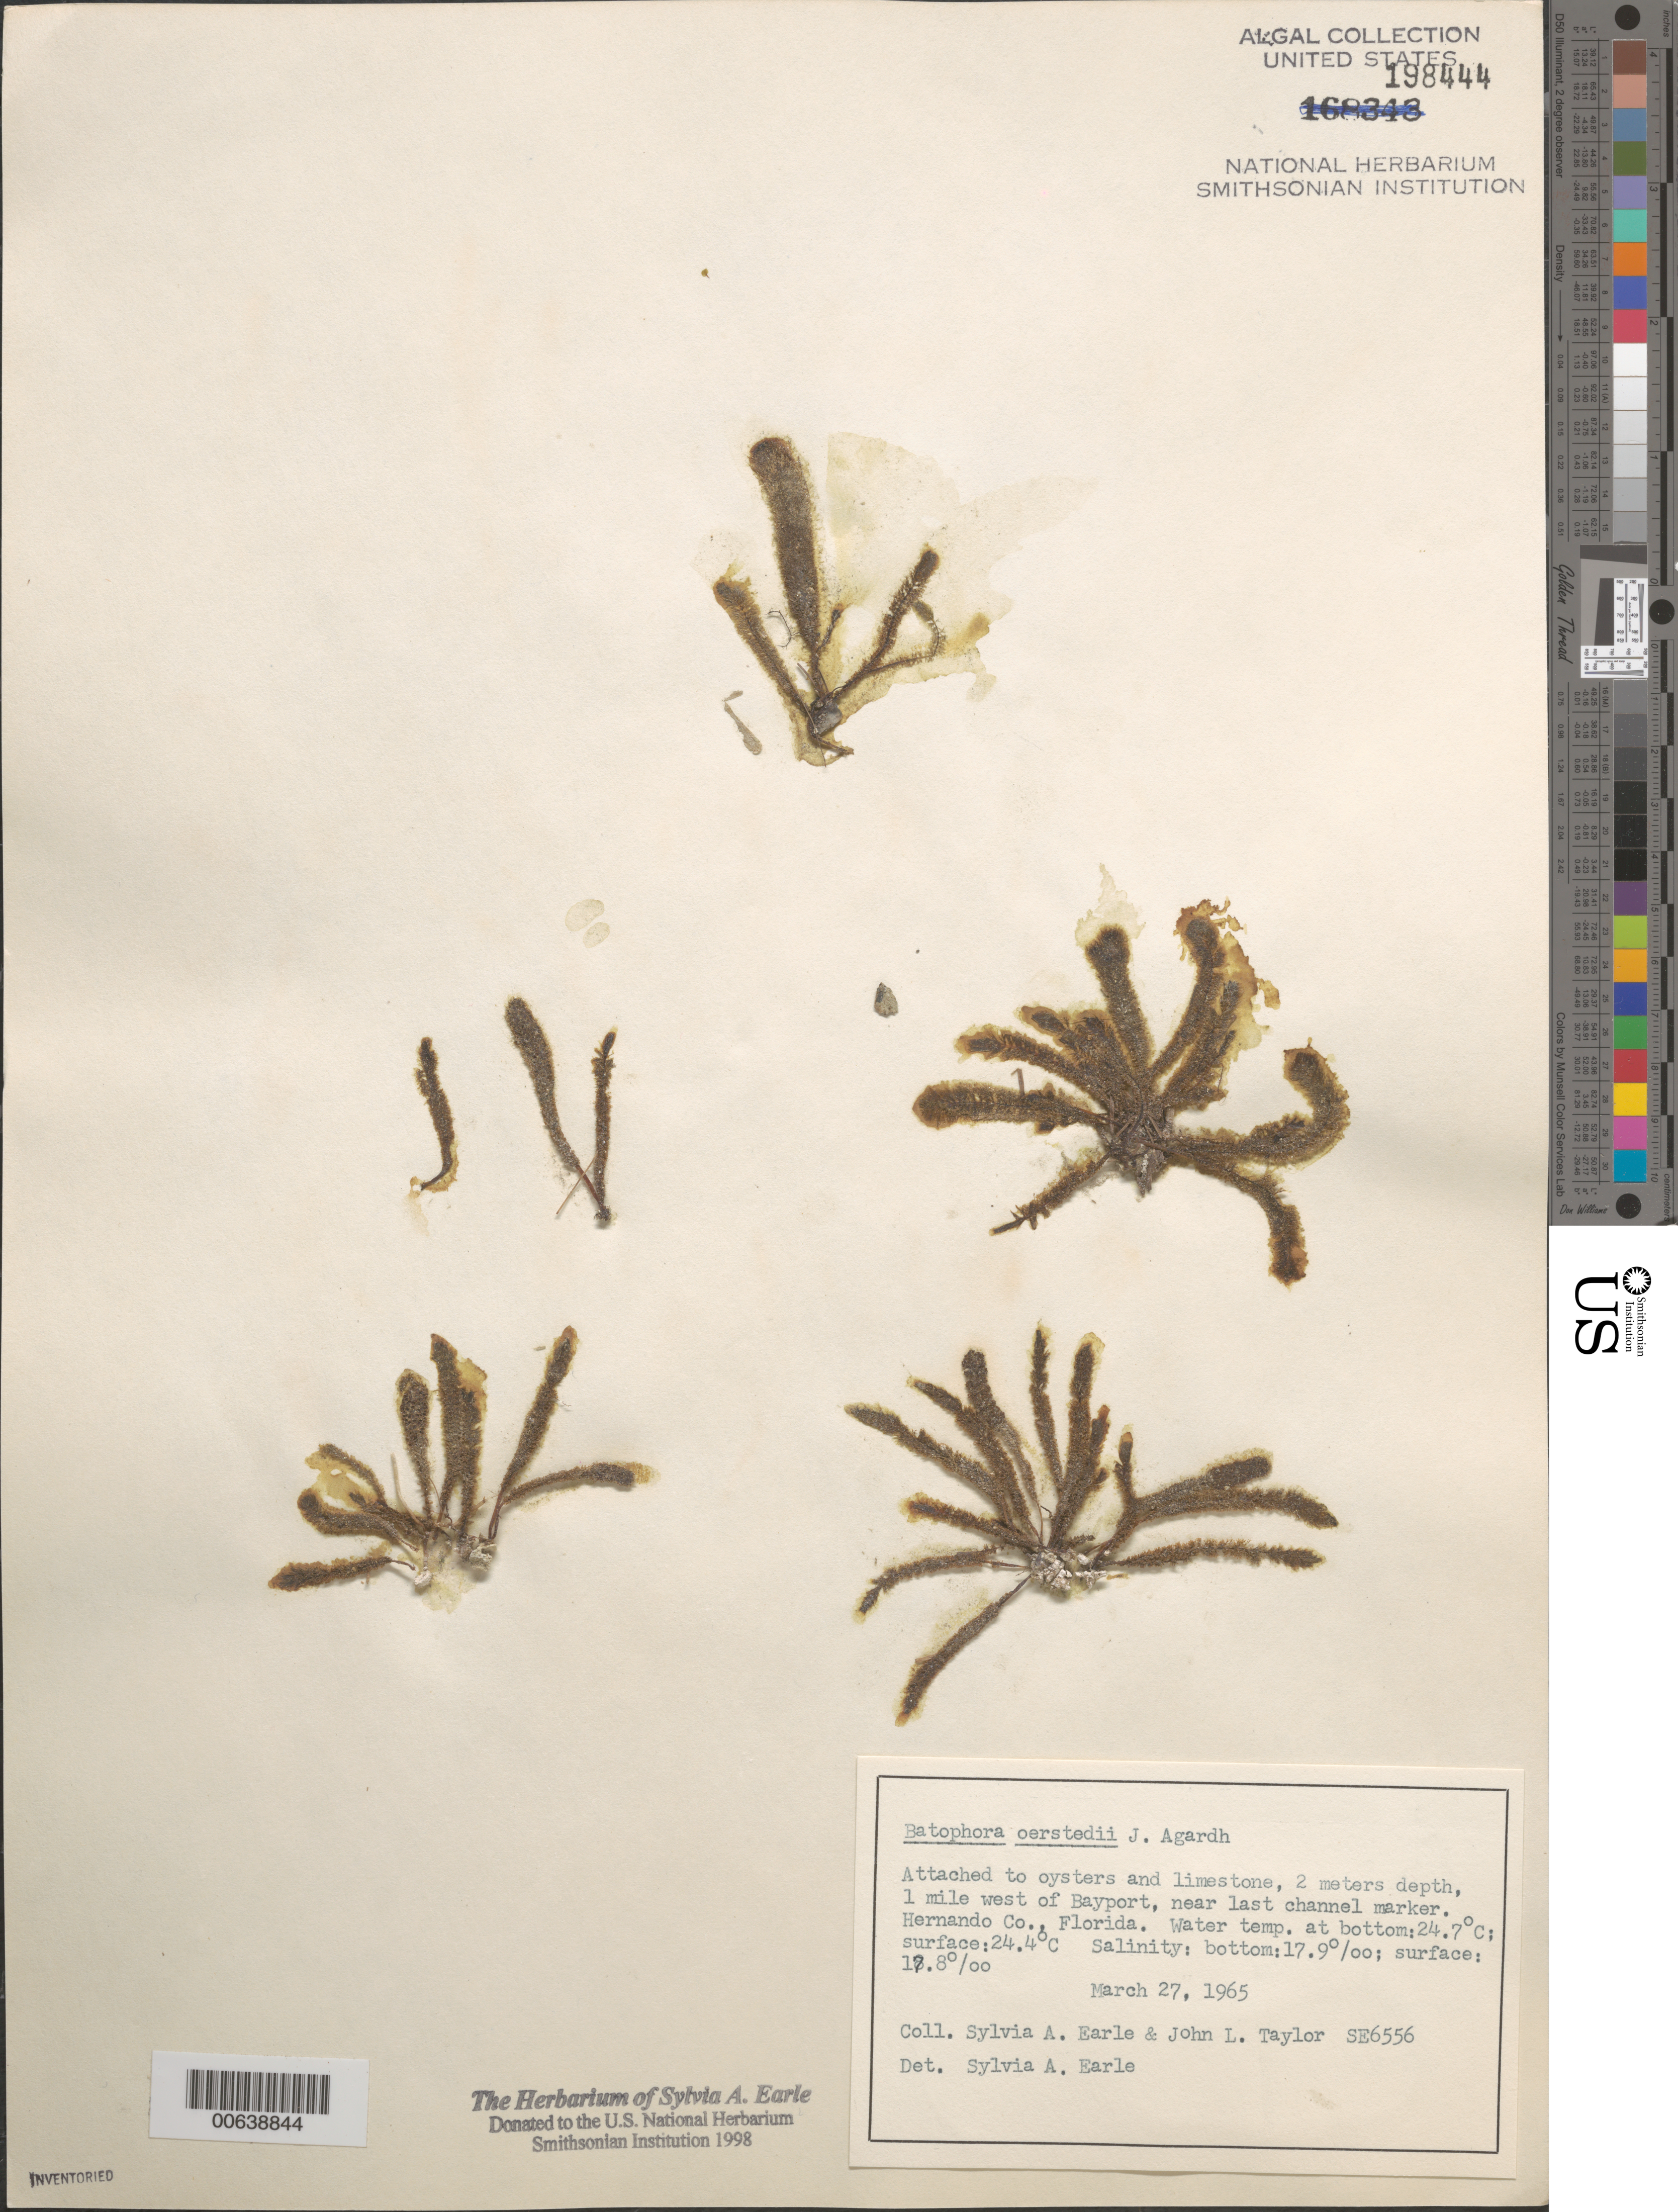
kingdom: Plantae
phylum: Chlorophyta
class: Ulvophyceae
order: Dasycladales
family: Dasycladaceae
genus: Batophora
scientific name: Batophora oerstedii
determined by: Earle, S. A.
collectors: S. A. Earle & J. L. Taylor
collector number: SE 6556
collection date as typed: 27 Mar 1965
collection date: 1965-03-27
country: United States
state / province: Florida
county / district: Hernando County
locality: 1 mile west of Bayport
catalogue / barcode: US 198444